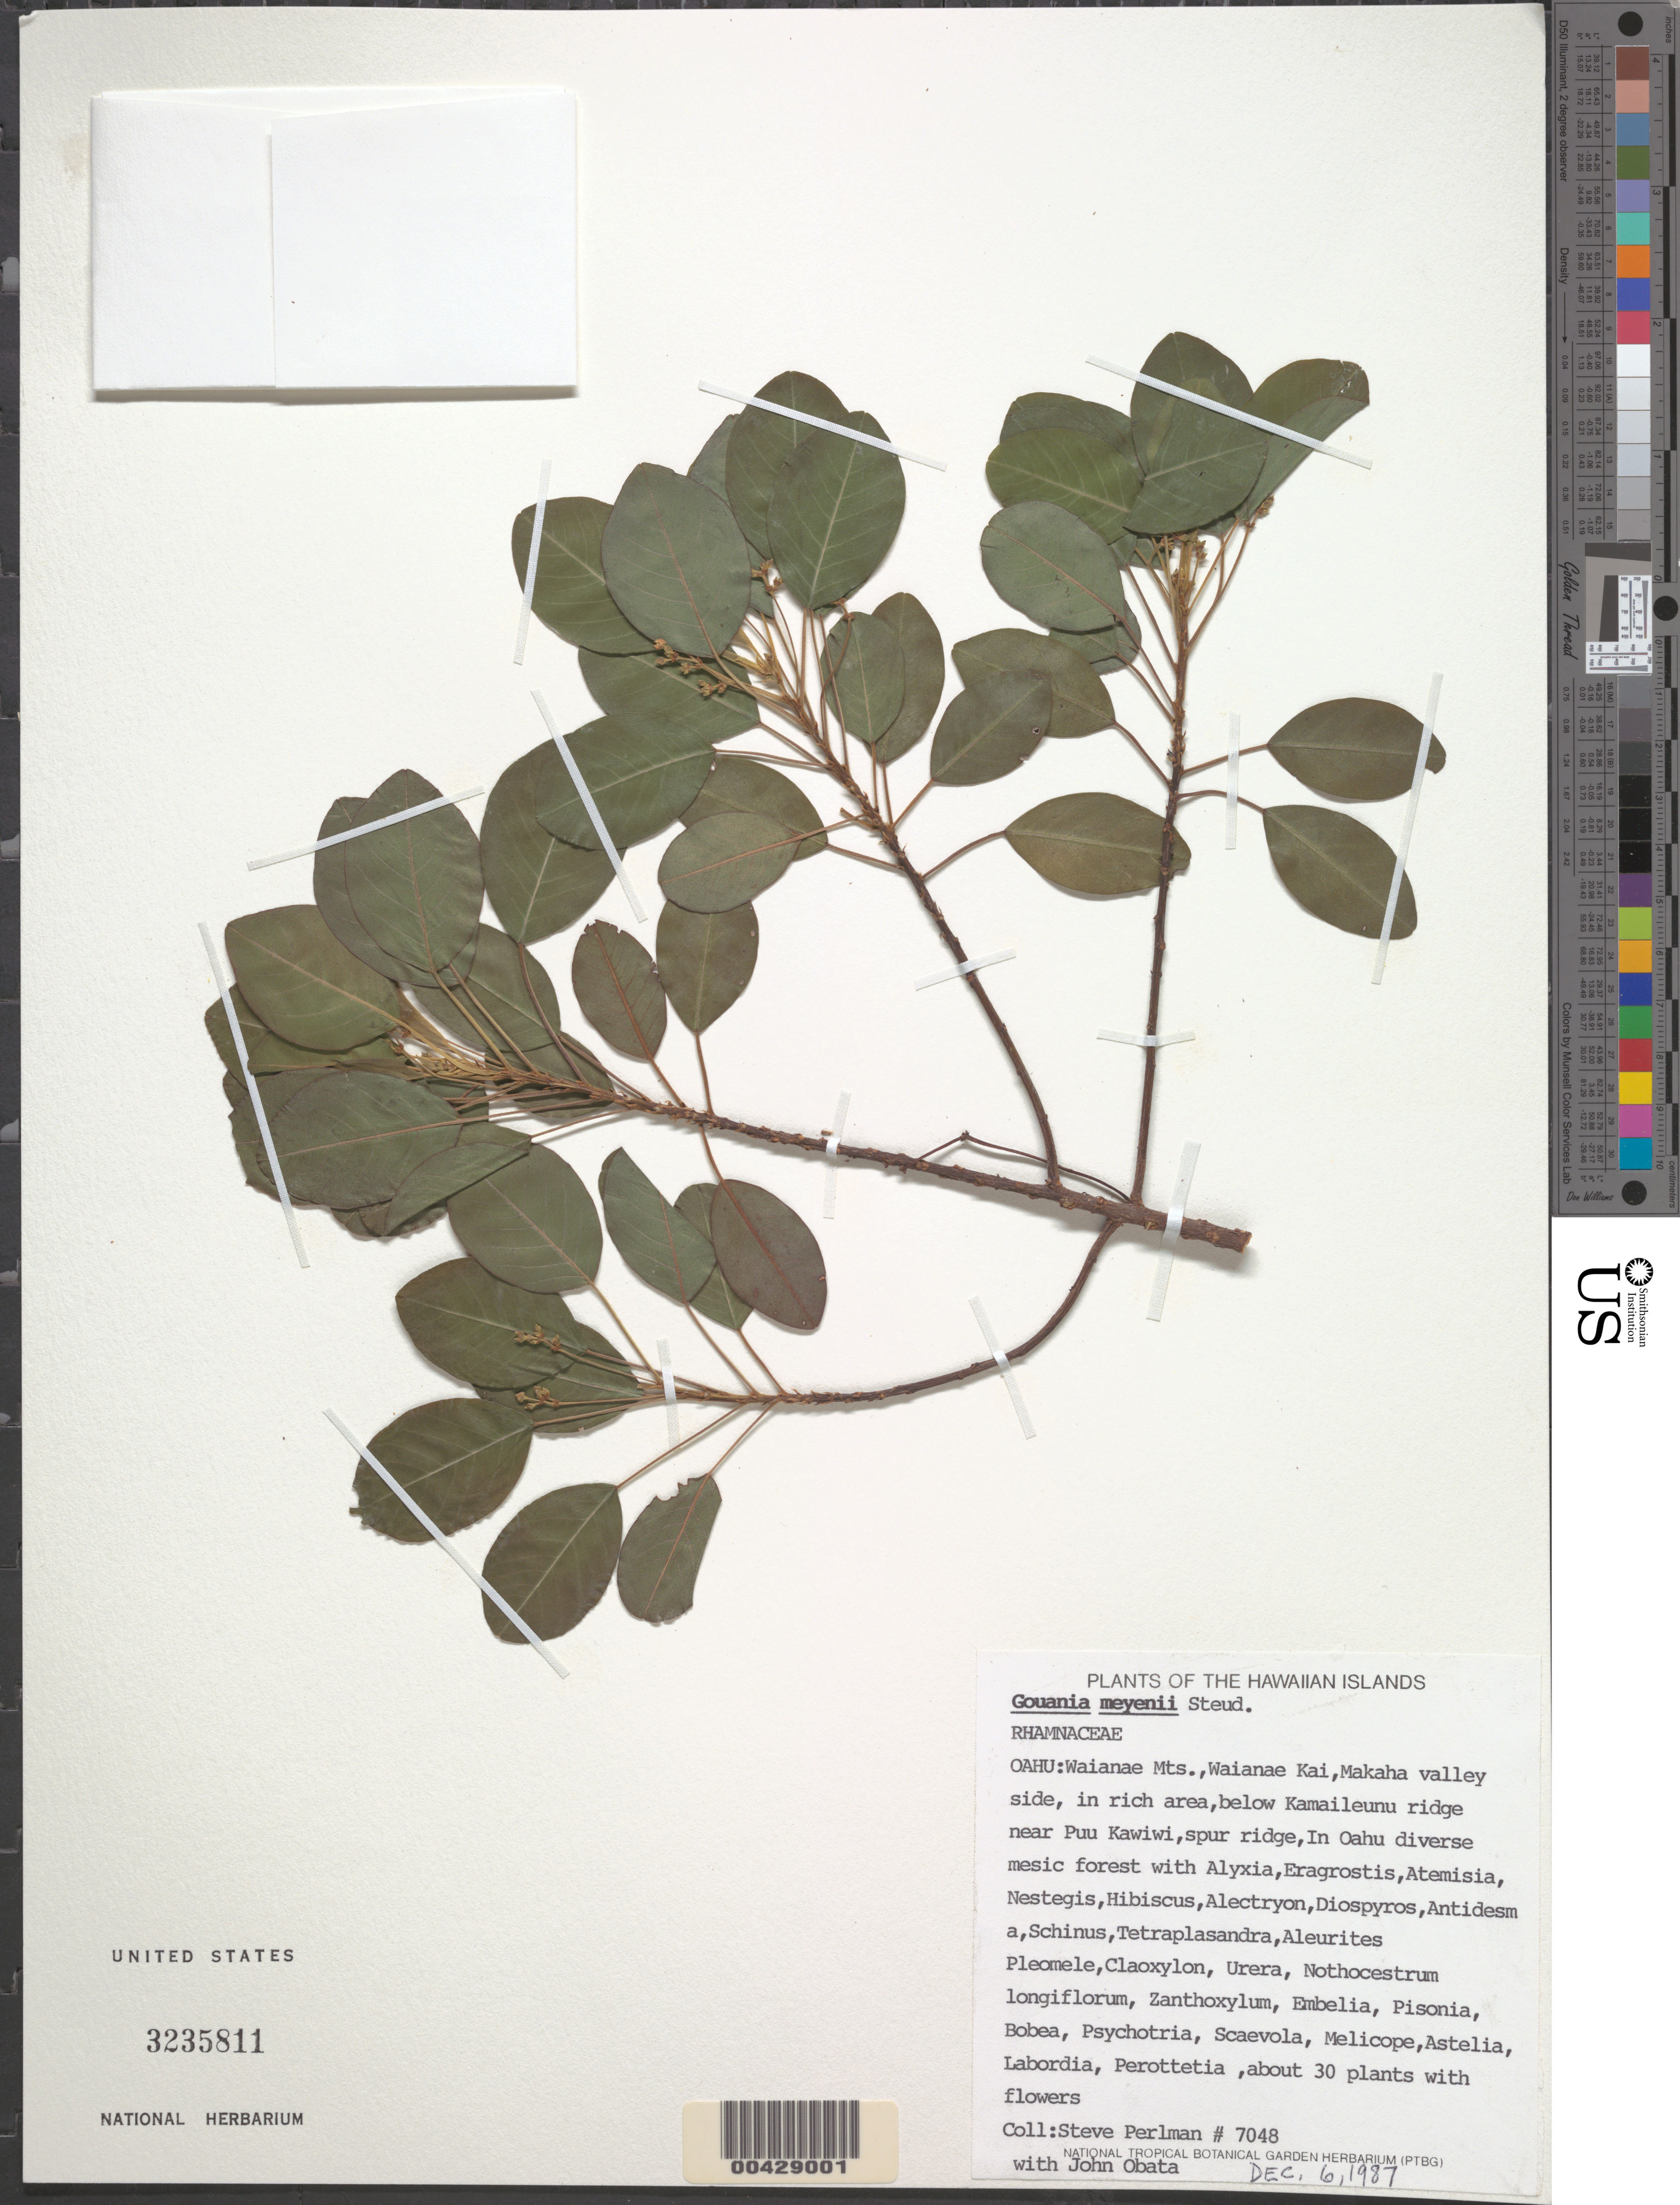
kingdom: Plantae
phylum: Tracheophyta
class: Magnoliopsida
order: Rosales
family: Rhamnaceae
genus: Gouania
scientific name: Gouania meyenii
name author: Steud.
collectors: S. P. Perlman & J. Obata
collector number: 7048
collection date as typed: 6 Dec 1987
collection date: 1987-12-06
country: United States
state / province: Hawaii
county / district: Honolulu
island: Oahu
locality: Waianae Mountains, Waianae Kai, Makaha valley side, below Kamaileunu ridge near Puu Kawiwi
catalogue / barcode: US 3235811